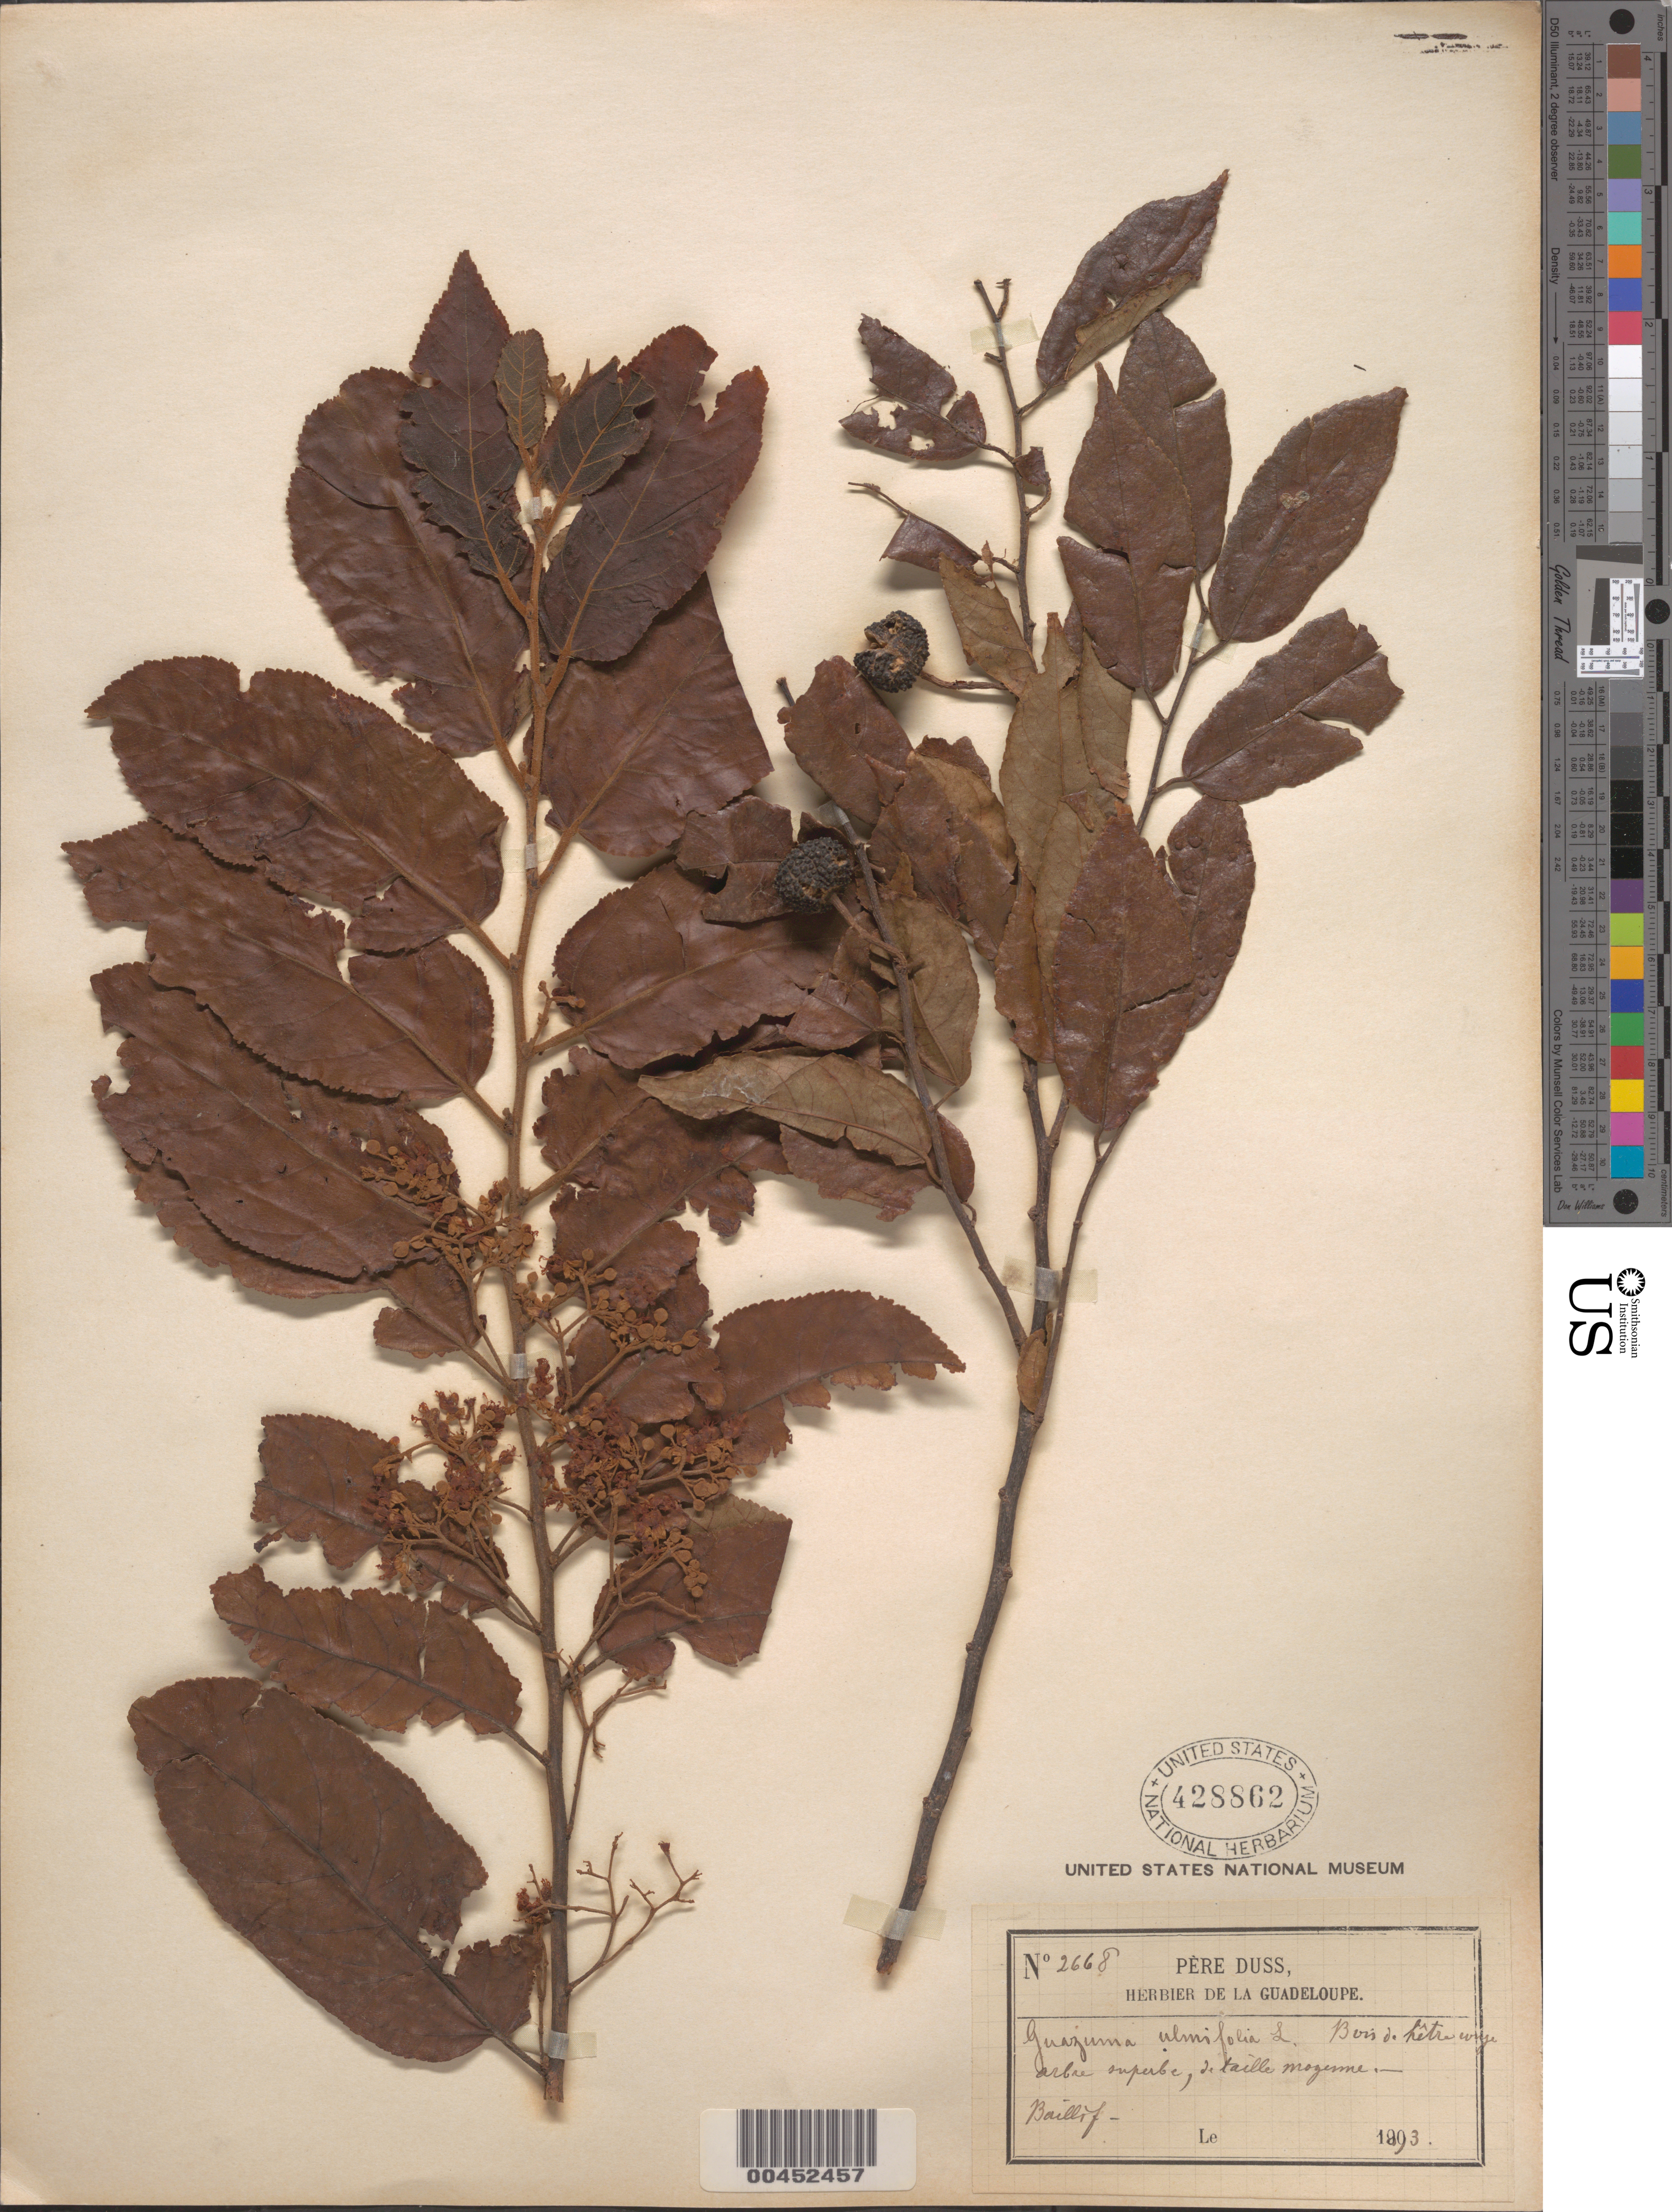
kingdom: Plantae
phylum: Tracheophyta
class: Magnoliopsida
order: Malvales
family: Malvaceae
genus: Guazuma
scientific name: Guazuma ulmifolia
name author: Lam.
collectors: Père Duss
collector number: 2668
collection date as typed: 1893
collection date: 1893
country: Guadeloupe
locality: Baillof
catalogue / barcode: US 428862